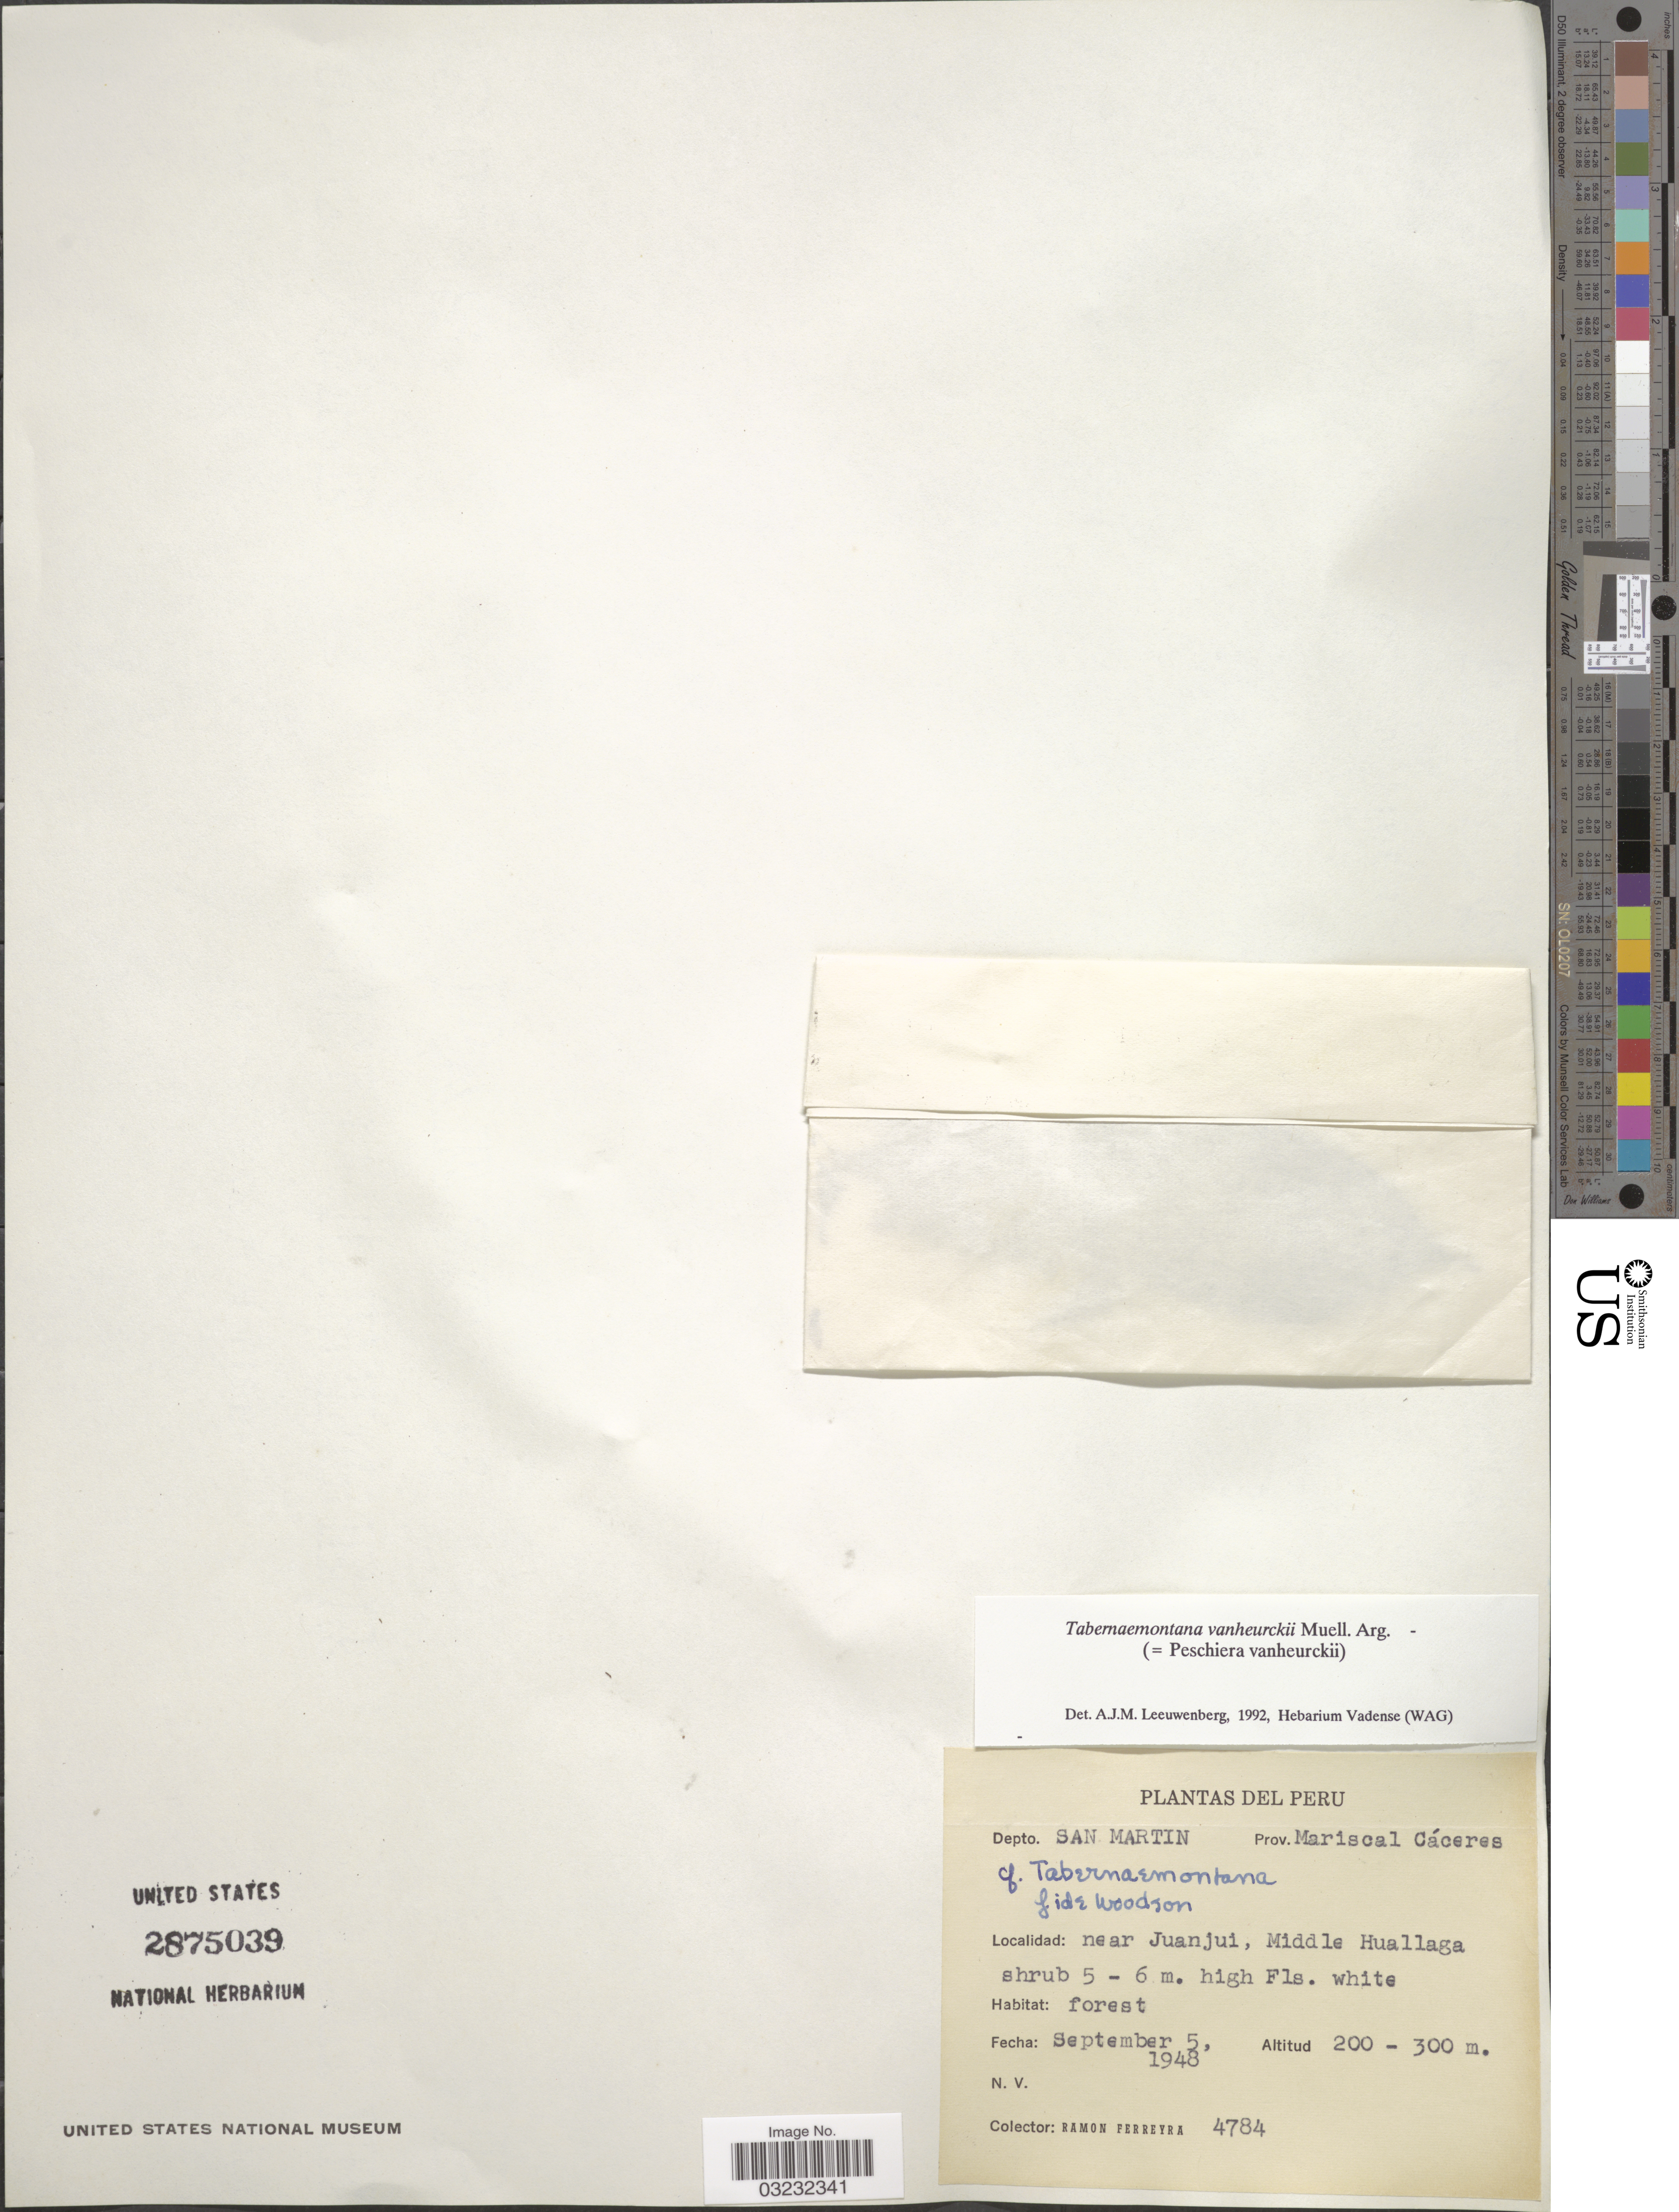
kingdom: Plantae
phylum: Tracheophyta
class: Magnoliopsida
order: Gentianales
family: Apocynaceae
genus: Tabernaemontana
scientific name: Tabernaemontana vanheurckii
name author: Müll. Arg.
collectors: R. A. Ferreyra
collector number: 4784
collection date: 1948-09-05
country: Peru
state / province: San Martín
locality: Depto. San Martin, Prov. Mariscal Cáceres, near Juanjui, Middle Huallaga.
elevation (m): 200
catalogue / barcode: US 2875039